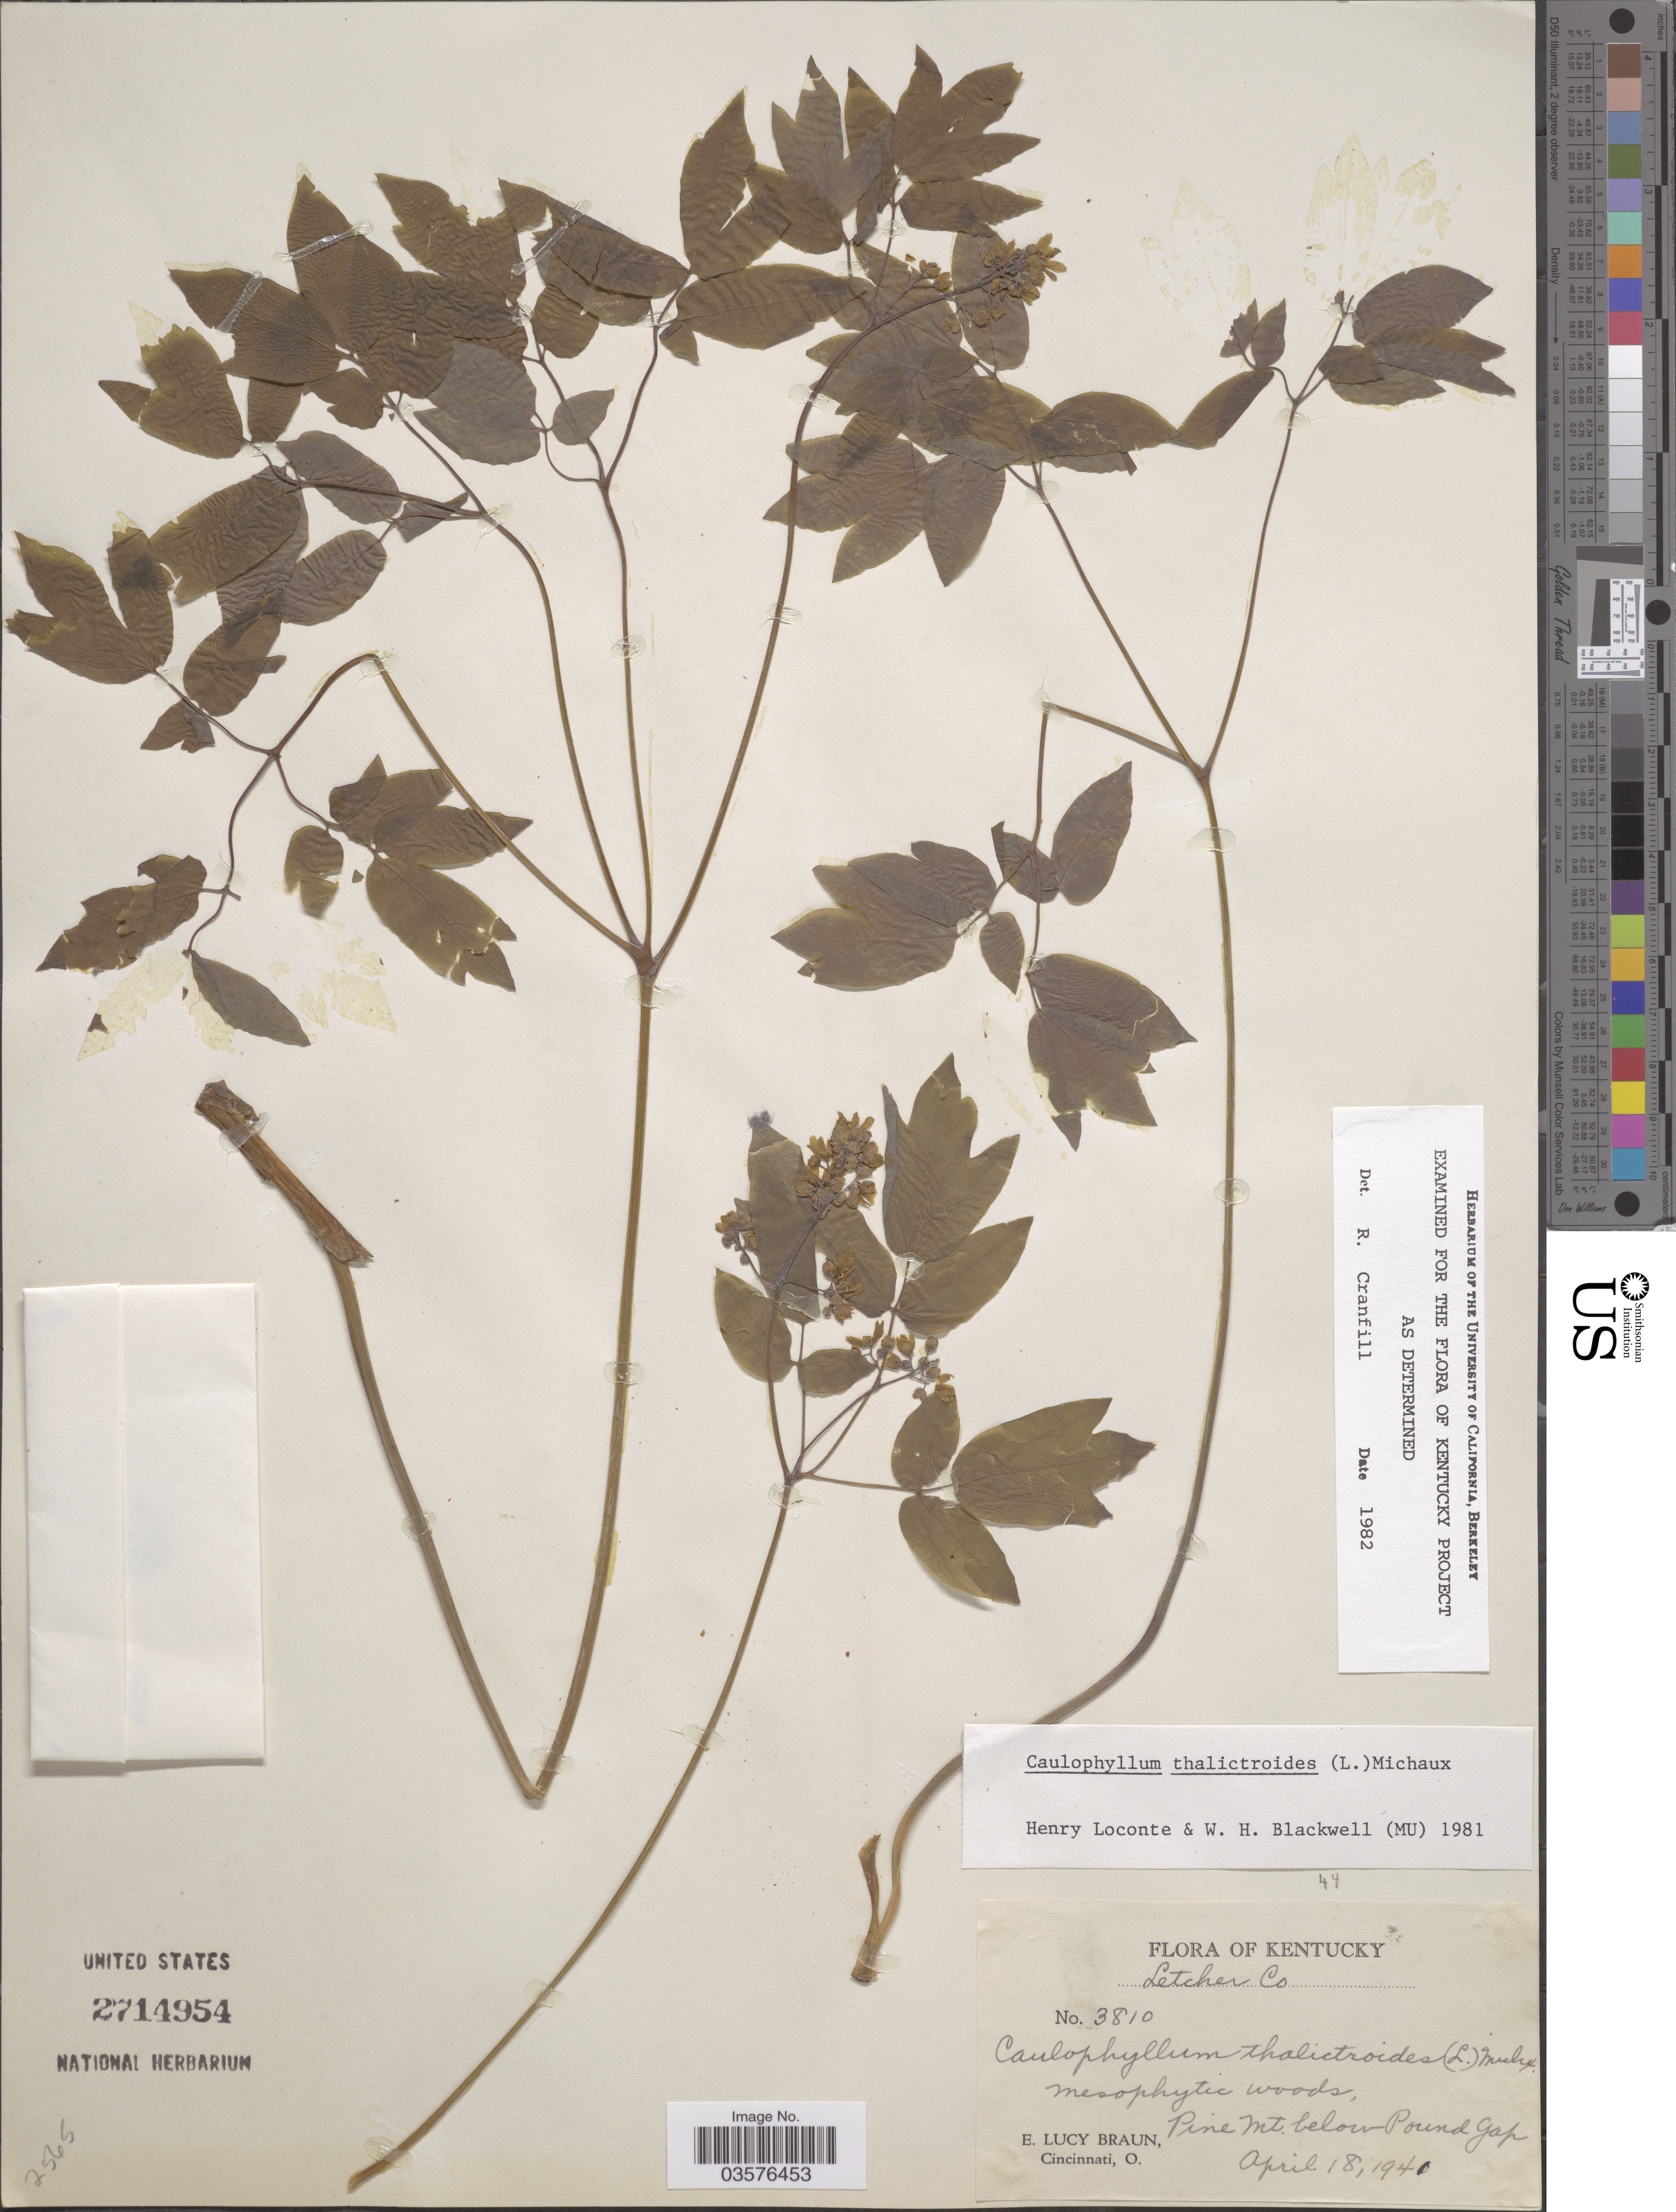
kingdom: Plantae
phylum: Tracheophyta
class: Magnoliopsida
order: Ranunculales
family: Berberidaceae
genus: Caulophyllum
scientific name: Caulophyllum thalictroides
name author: (L.) Michx.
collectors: E. L. Braun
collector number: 3810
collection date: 1940-04-18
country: United States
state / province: Kentucky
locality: Letcher Co. Pine Mt. below Pound Gap.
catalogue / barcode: US 2714954